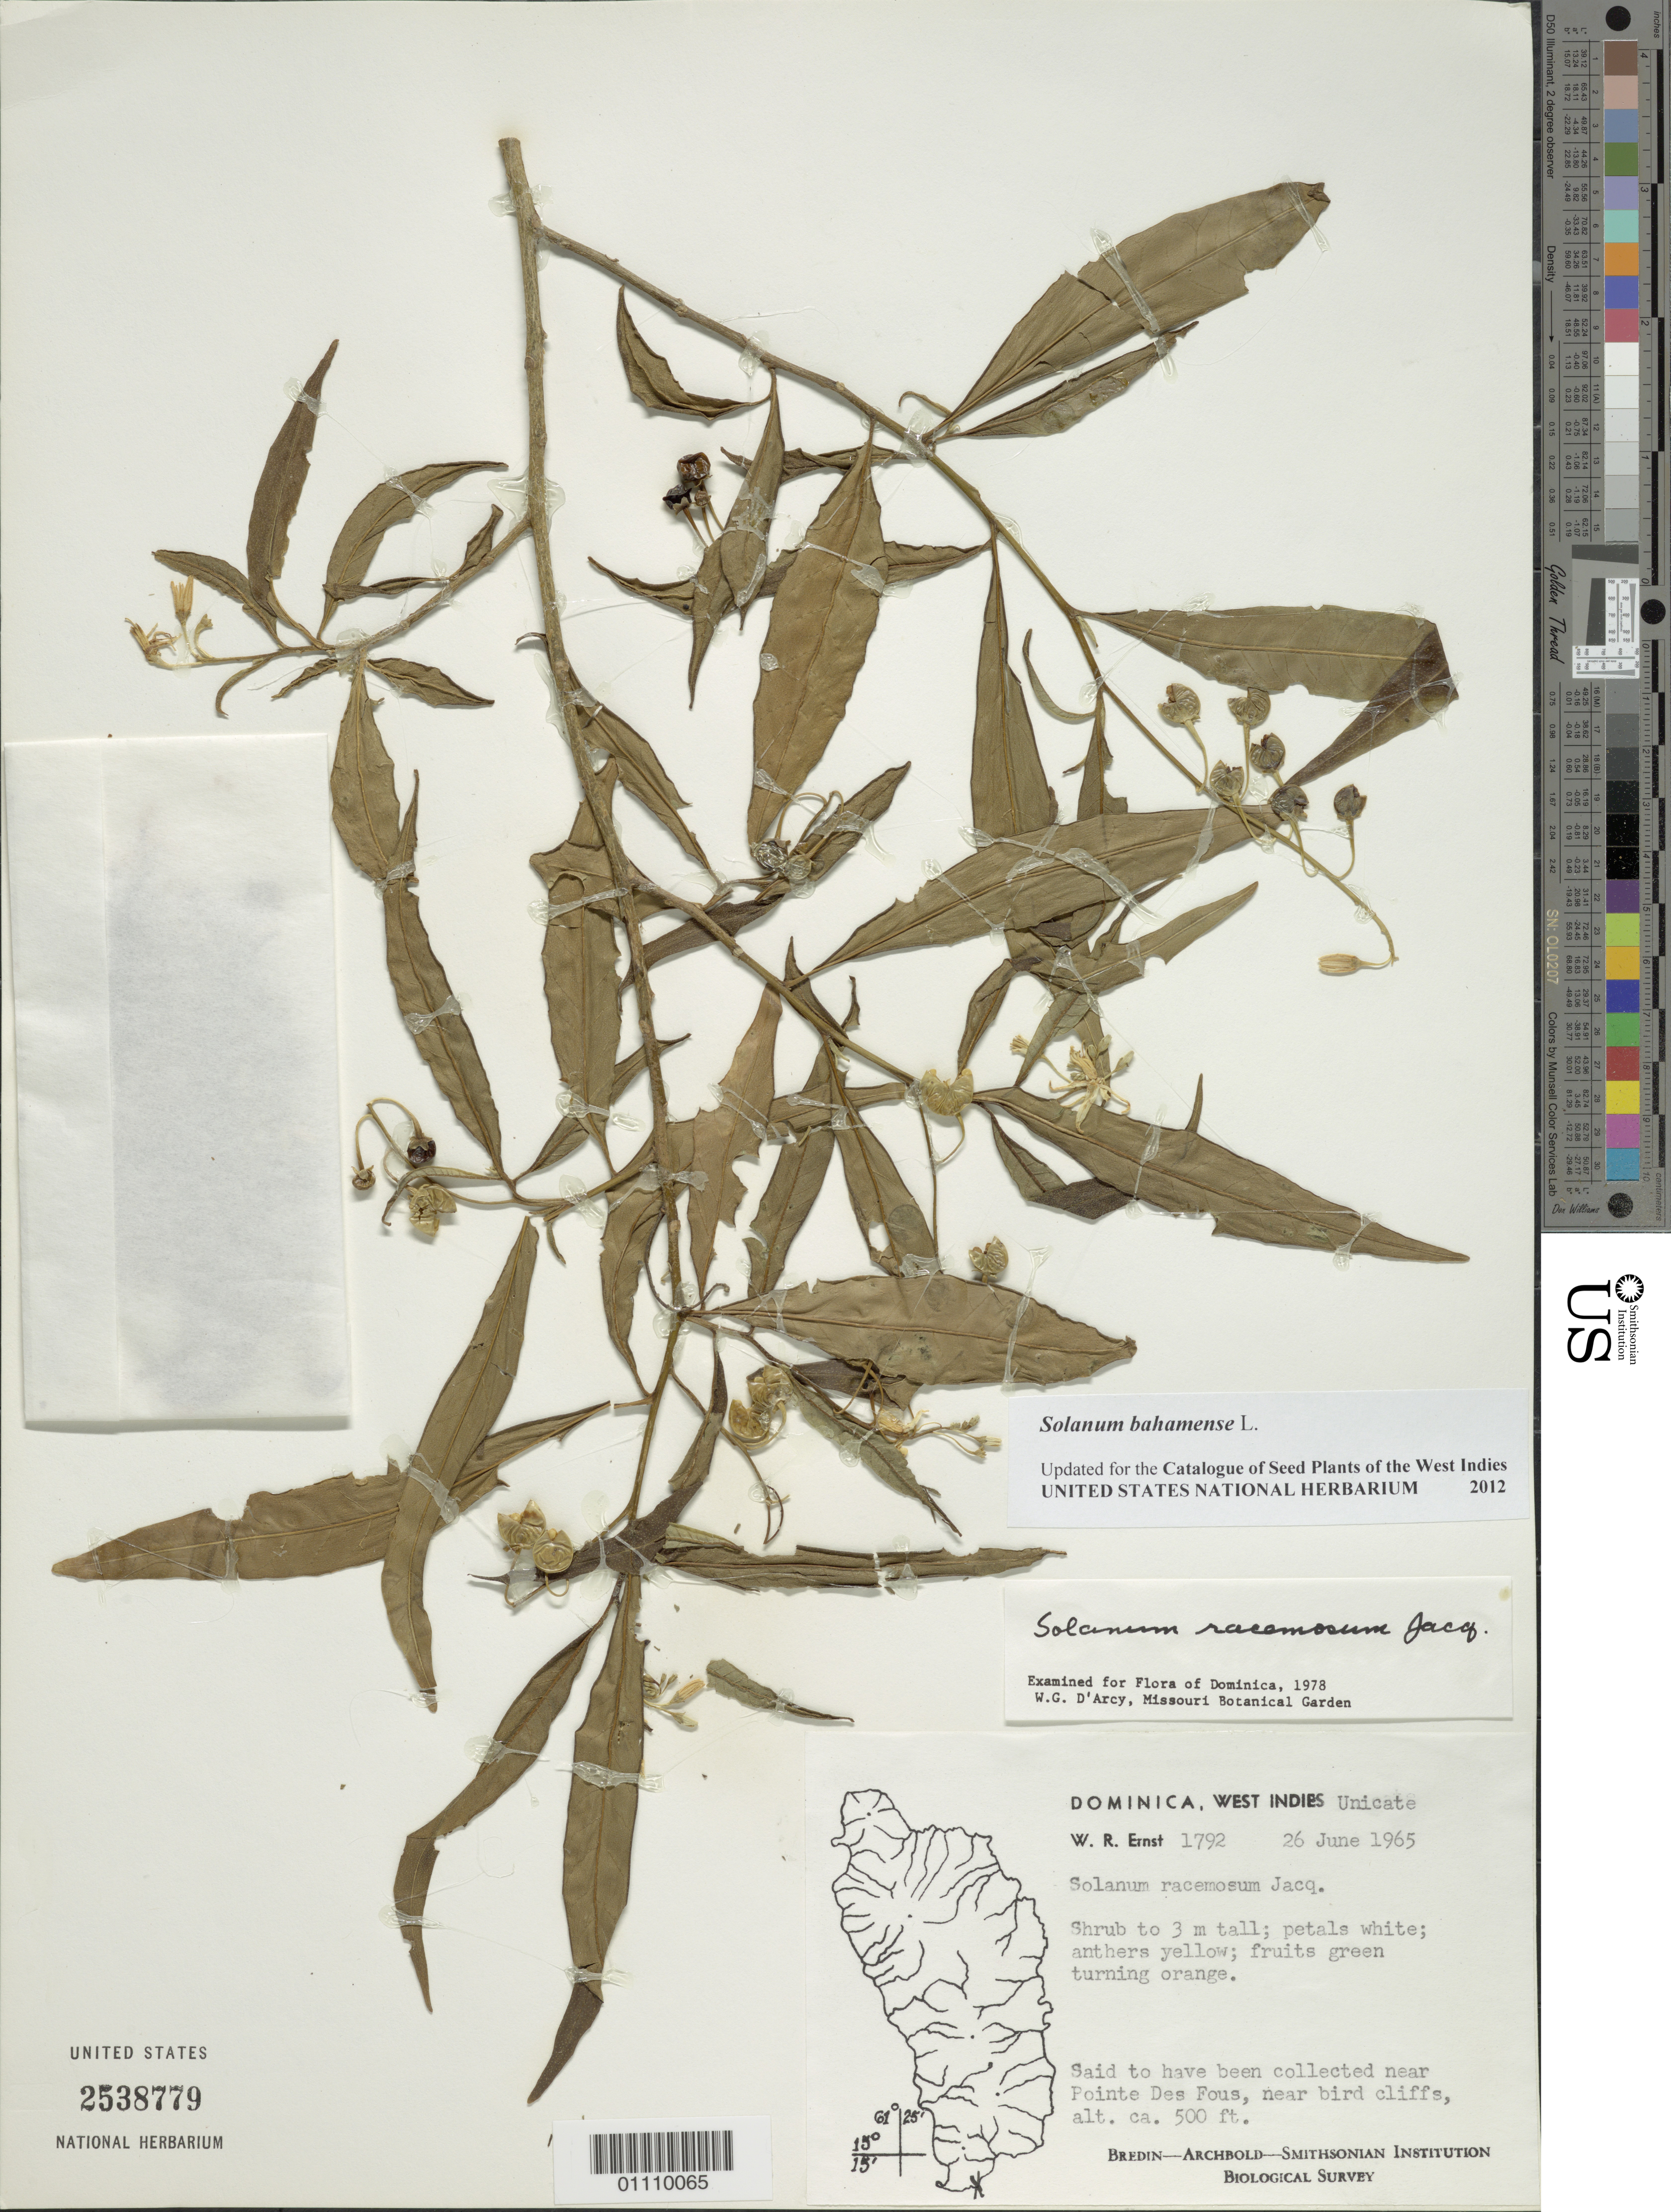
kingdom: Plantae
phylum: Tracheophyta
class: Magnoliopsida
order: Solanales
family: Solanaceae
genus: Solanum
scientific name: Solanum bahamense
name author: L.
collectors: W. R. Ernst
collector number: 1792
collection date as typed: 26 Jun 1965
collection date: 1965-06-26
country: Dominica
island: Dominica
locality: Pointe Des Fous, near bird cliffs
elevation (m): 152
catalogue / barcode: US 2538779